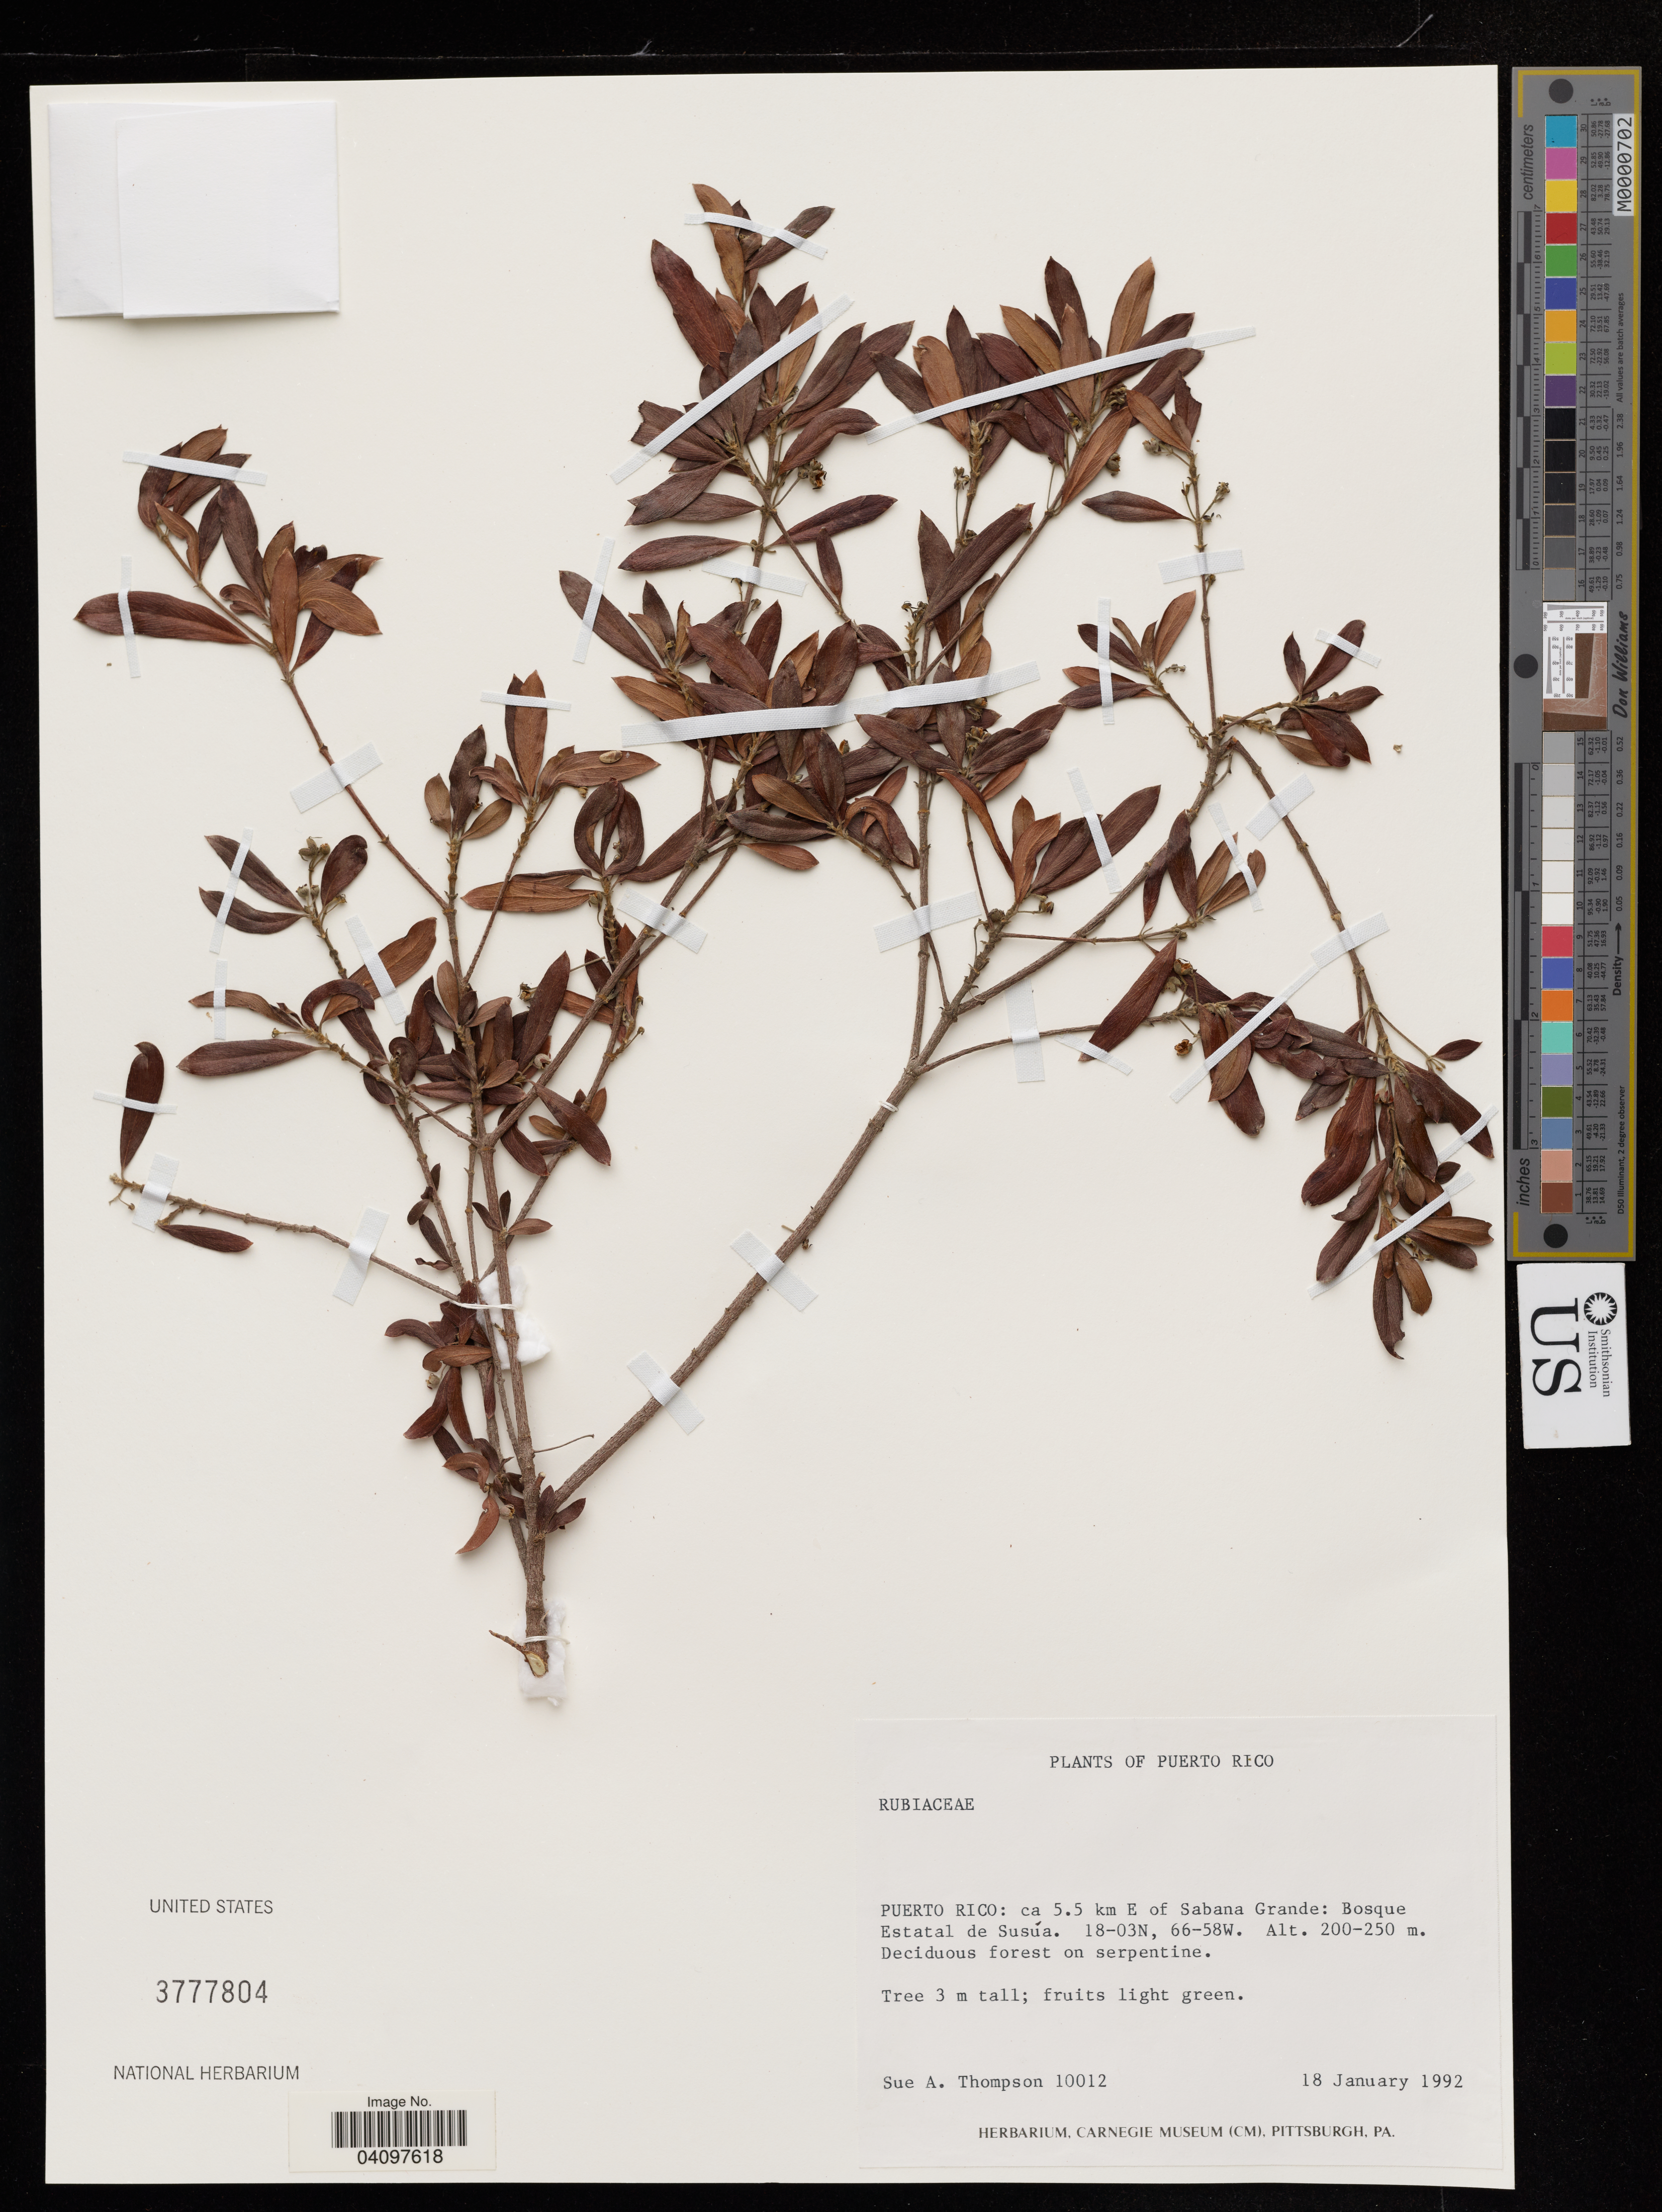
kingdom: Plantae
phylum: Tracheophyta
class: Magnoliopsida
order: Gentianales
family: Rubiaceae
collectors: S. A. Thompson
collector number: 10012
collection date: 1992-01-18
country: Puerto Rico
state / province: Sabana Grande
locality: Ca 5.5 km E of Sabana Grande: Bosque Estatal de Susúa.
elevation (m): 200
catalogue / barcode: US 3777804